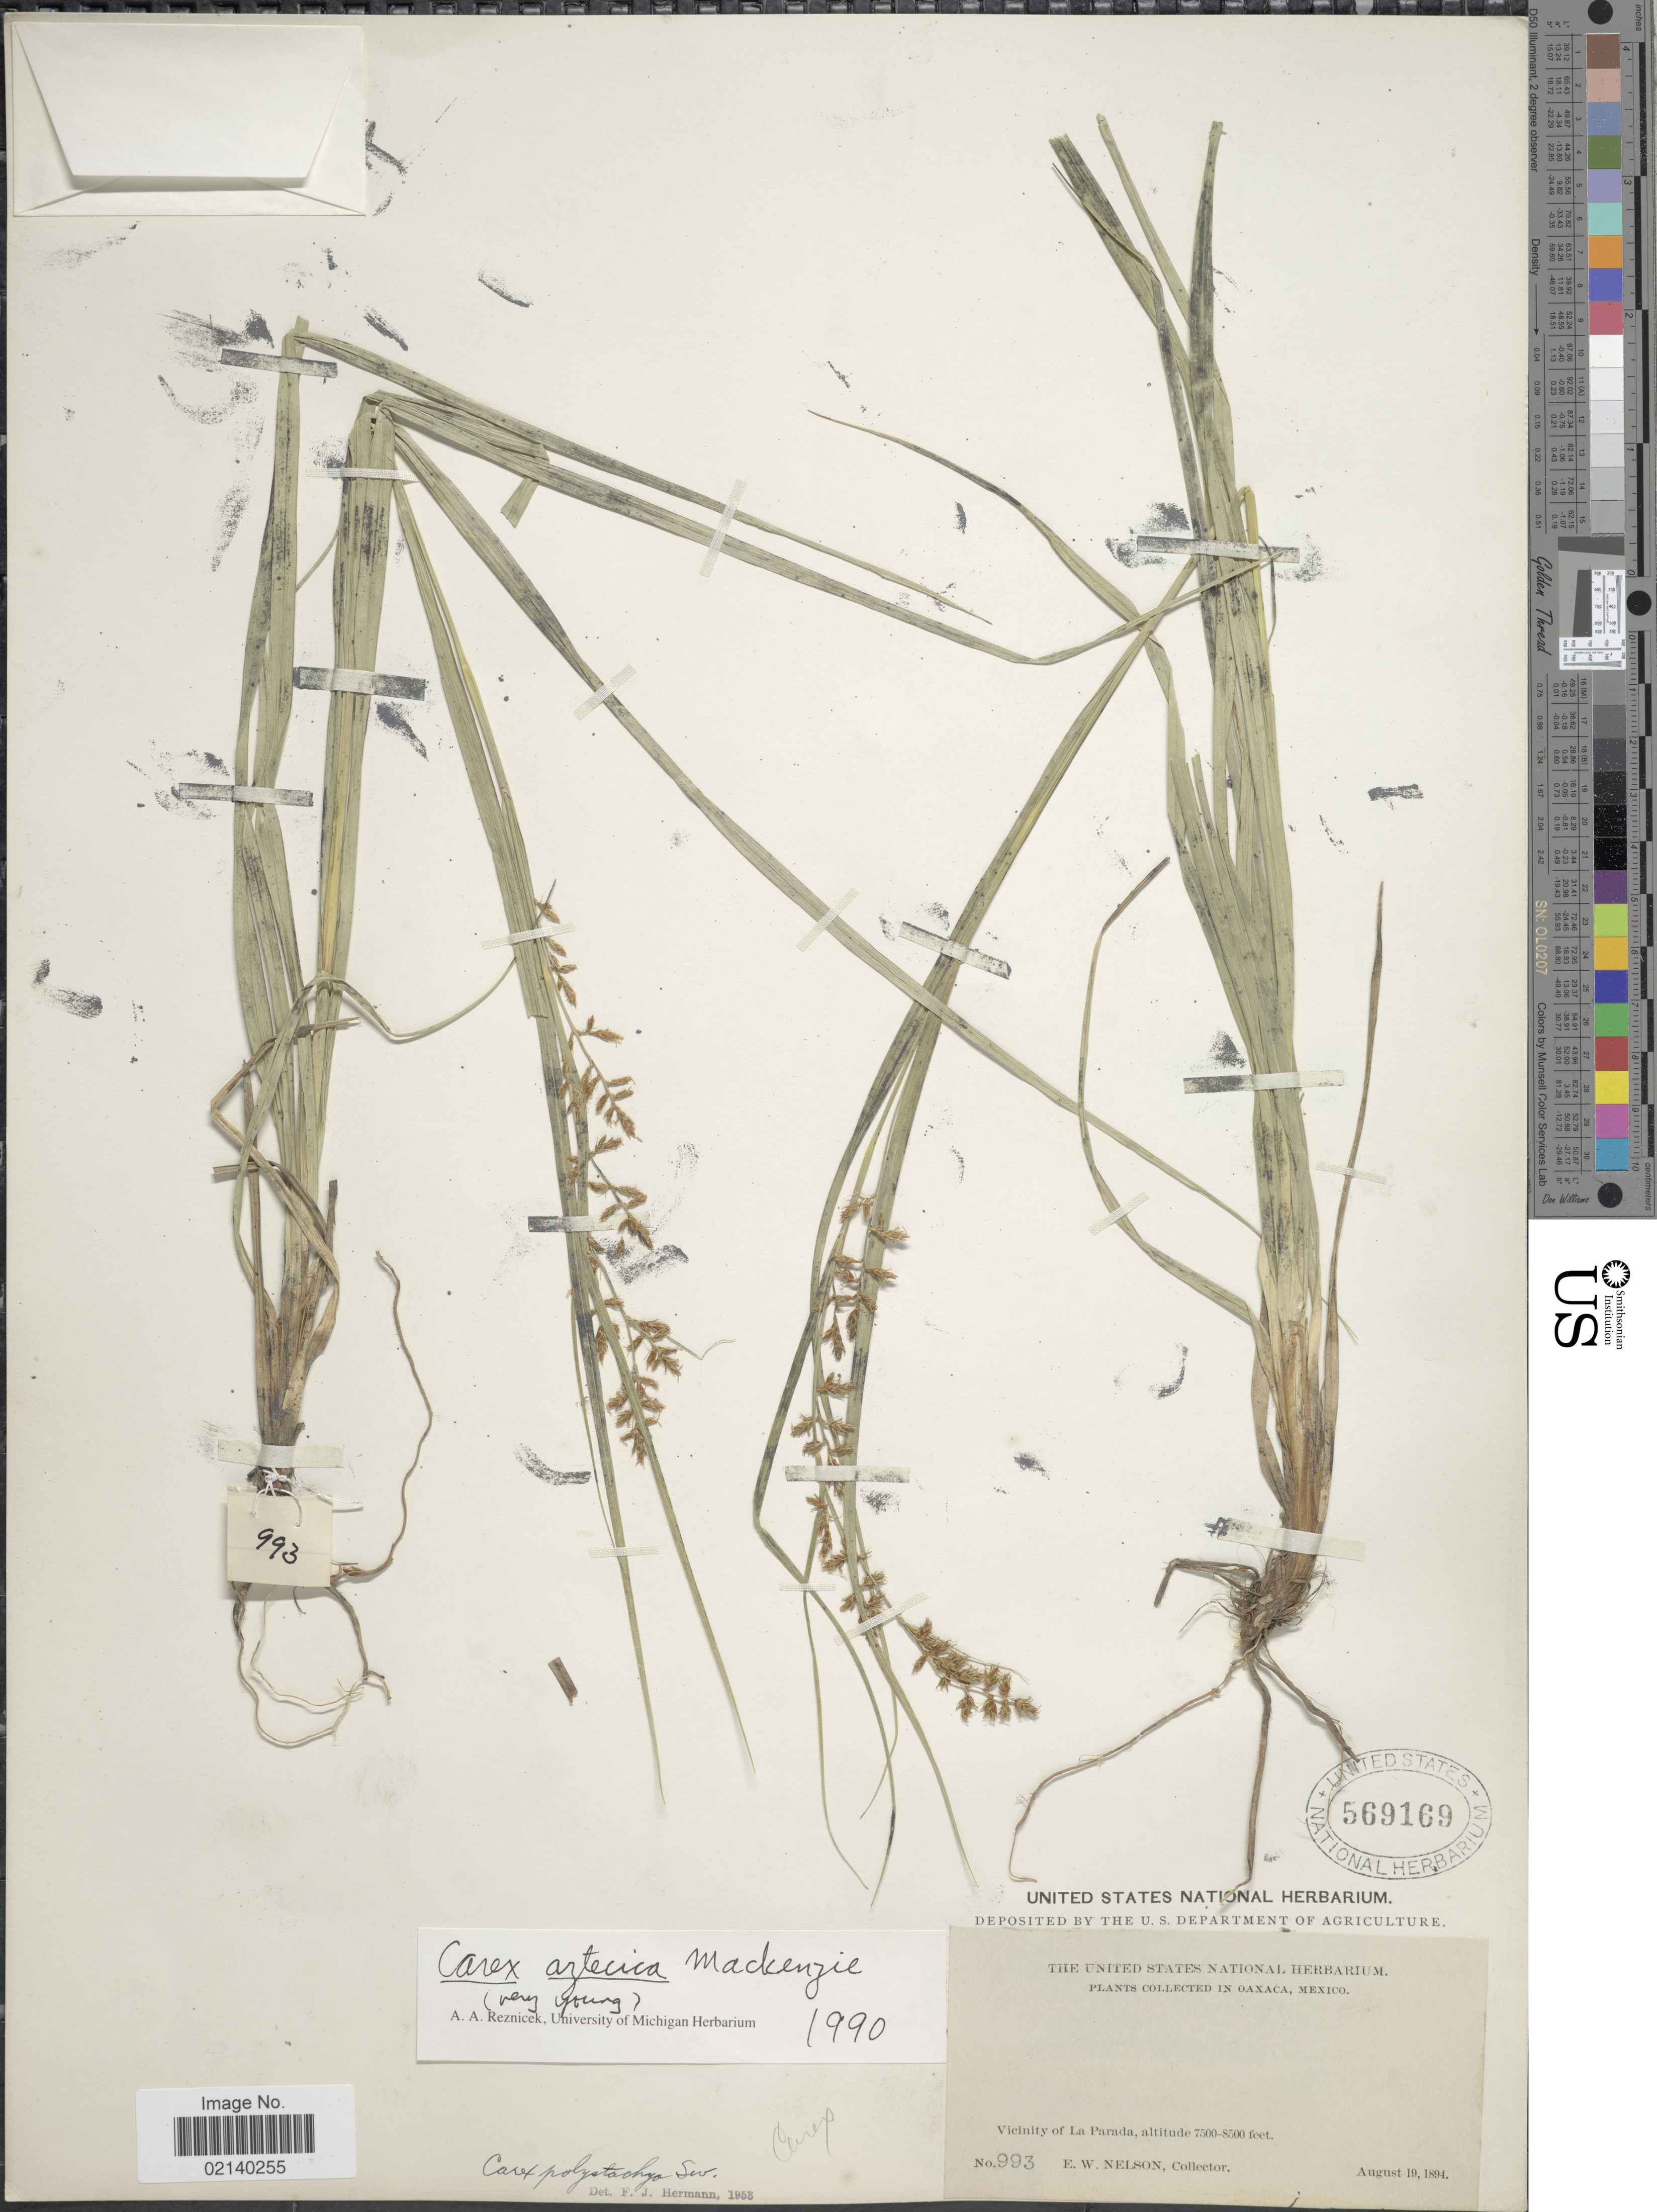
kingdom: Plantae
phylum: Tracheophyta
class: Liliopsida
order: Poales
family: Cyperaceae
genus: Carex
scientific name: Carex aztecica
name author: Mack.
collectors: E. W. Nelson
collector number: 993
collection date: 1894-08-19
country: Mexico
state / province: Oaxaca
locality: Vicinity of La Parada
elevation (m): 2286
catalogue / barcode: US 569169